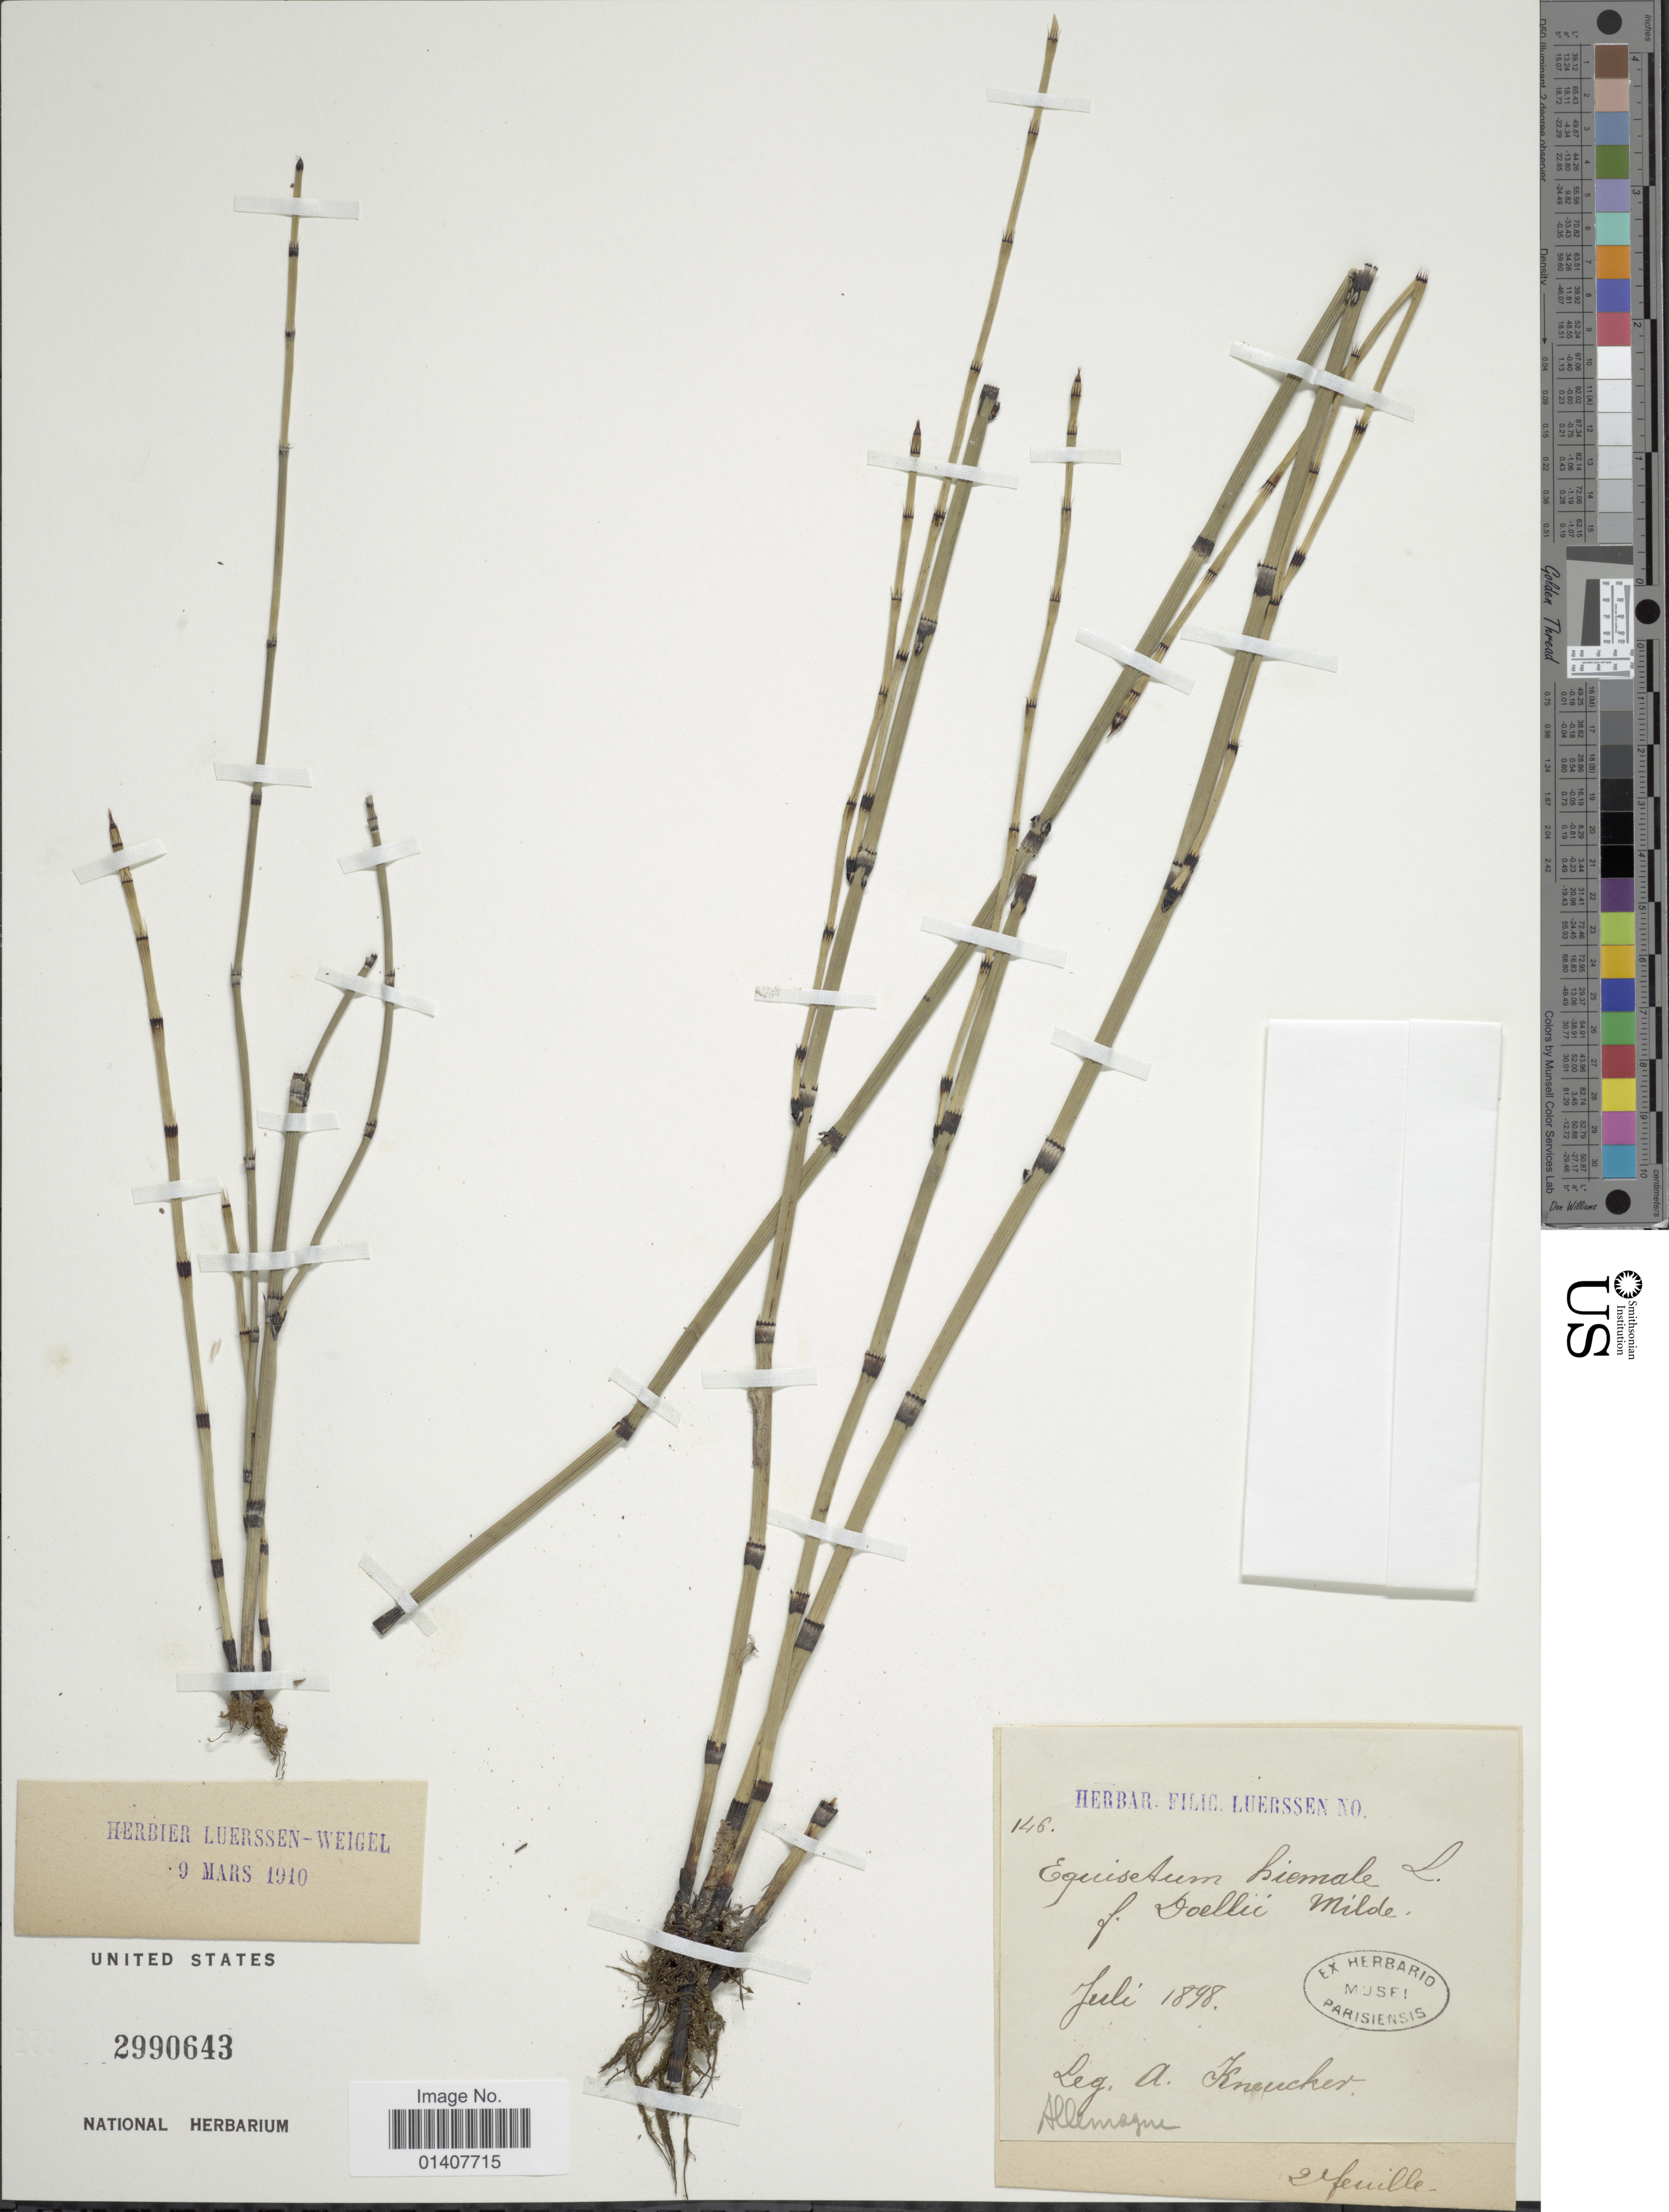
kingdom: Plantae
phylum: Tracheophyta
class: Polypodiopsida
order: Equisetales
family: Equisetaceae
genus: Equisetum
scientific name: Equisetum hyemale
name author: L.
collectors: A. Kneucker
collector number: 146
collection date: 1898-07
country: Germany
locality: Allemagne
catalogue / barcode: US 2990643